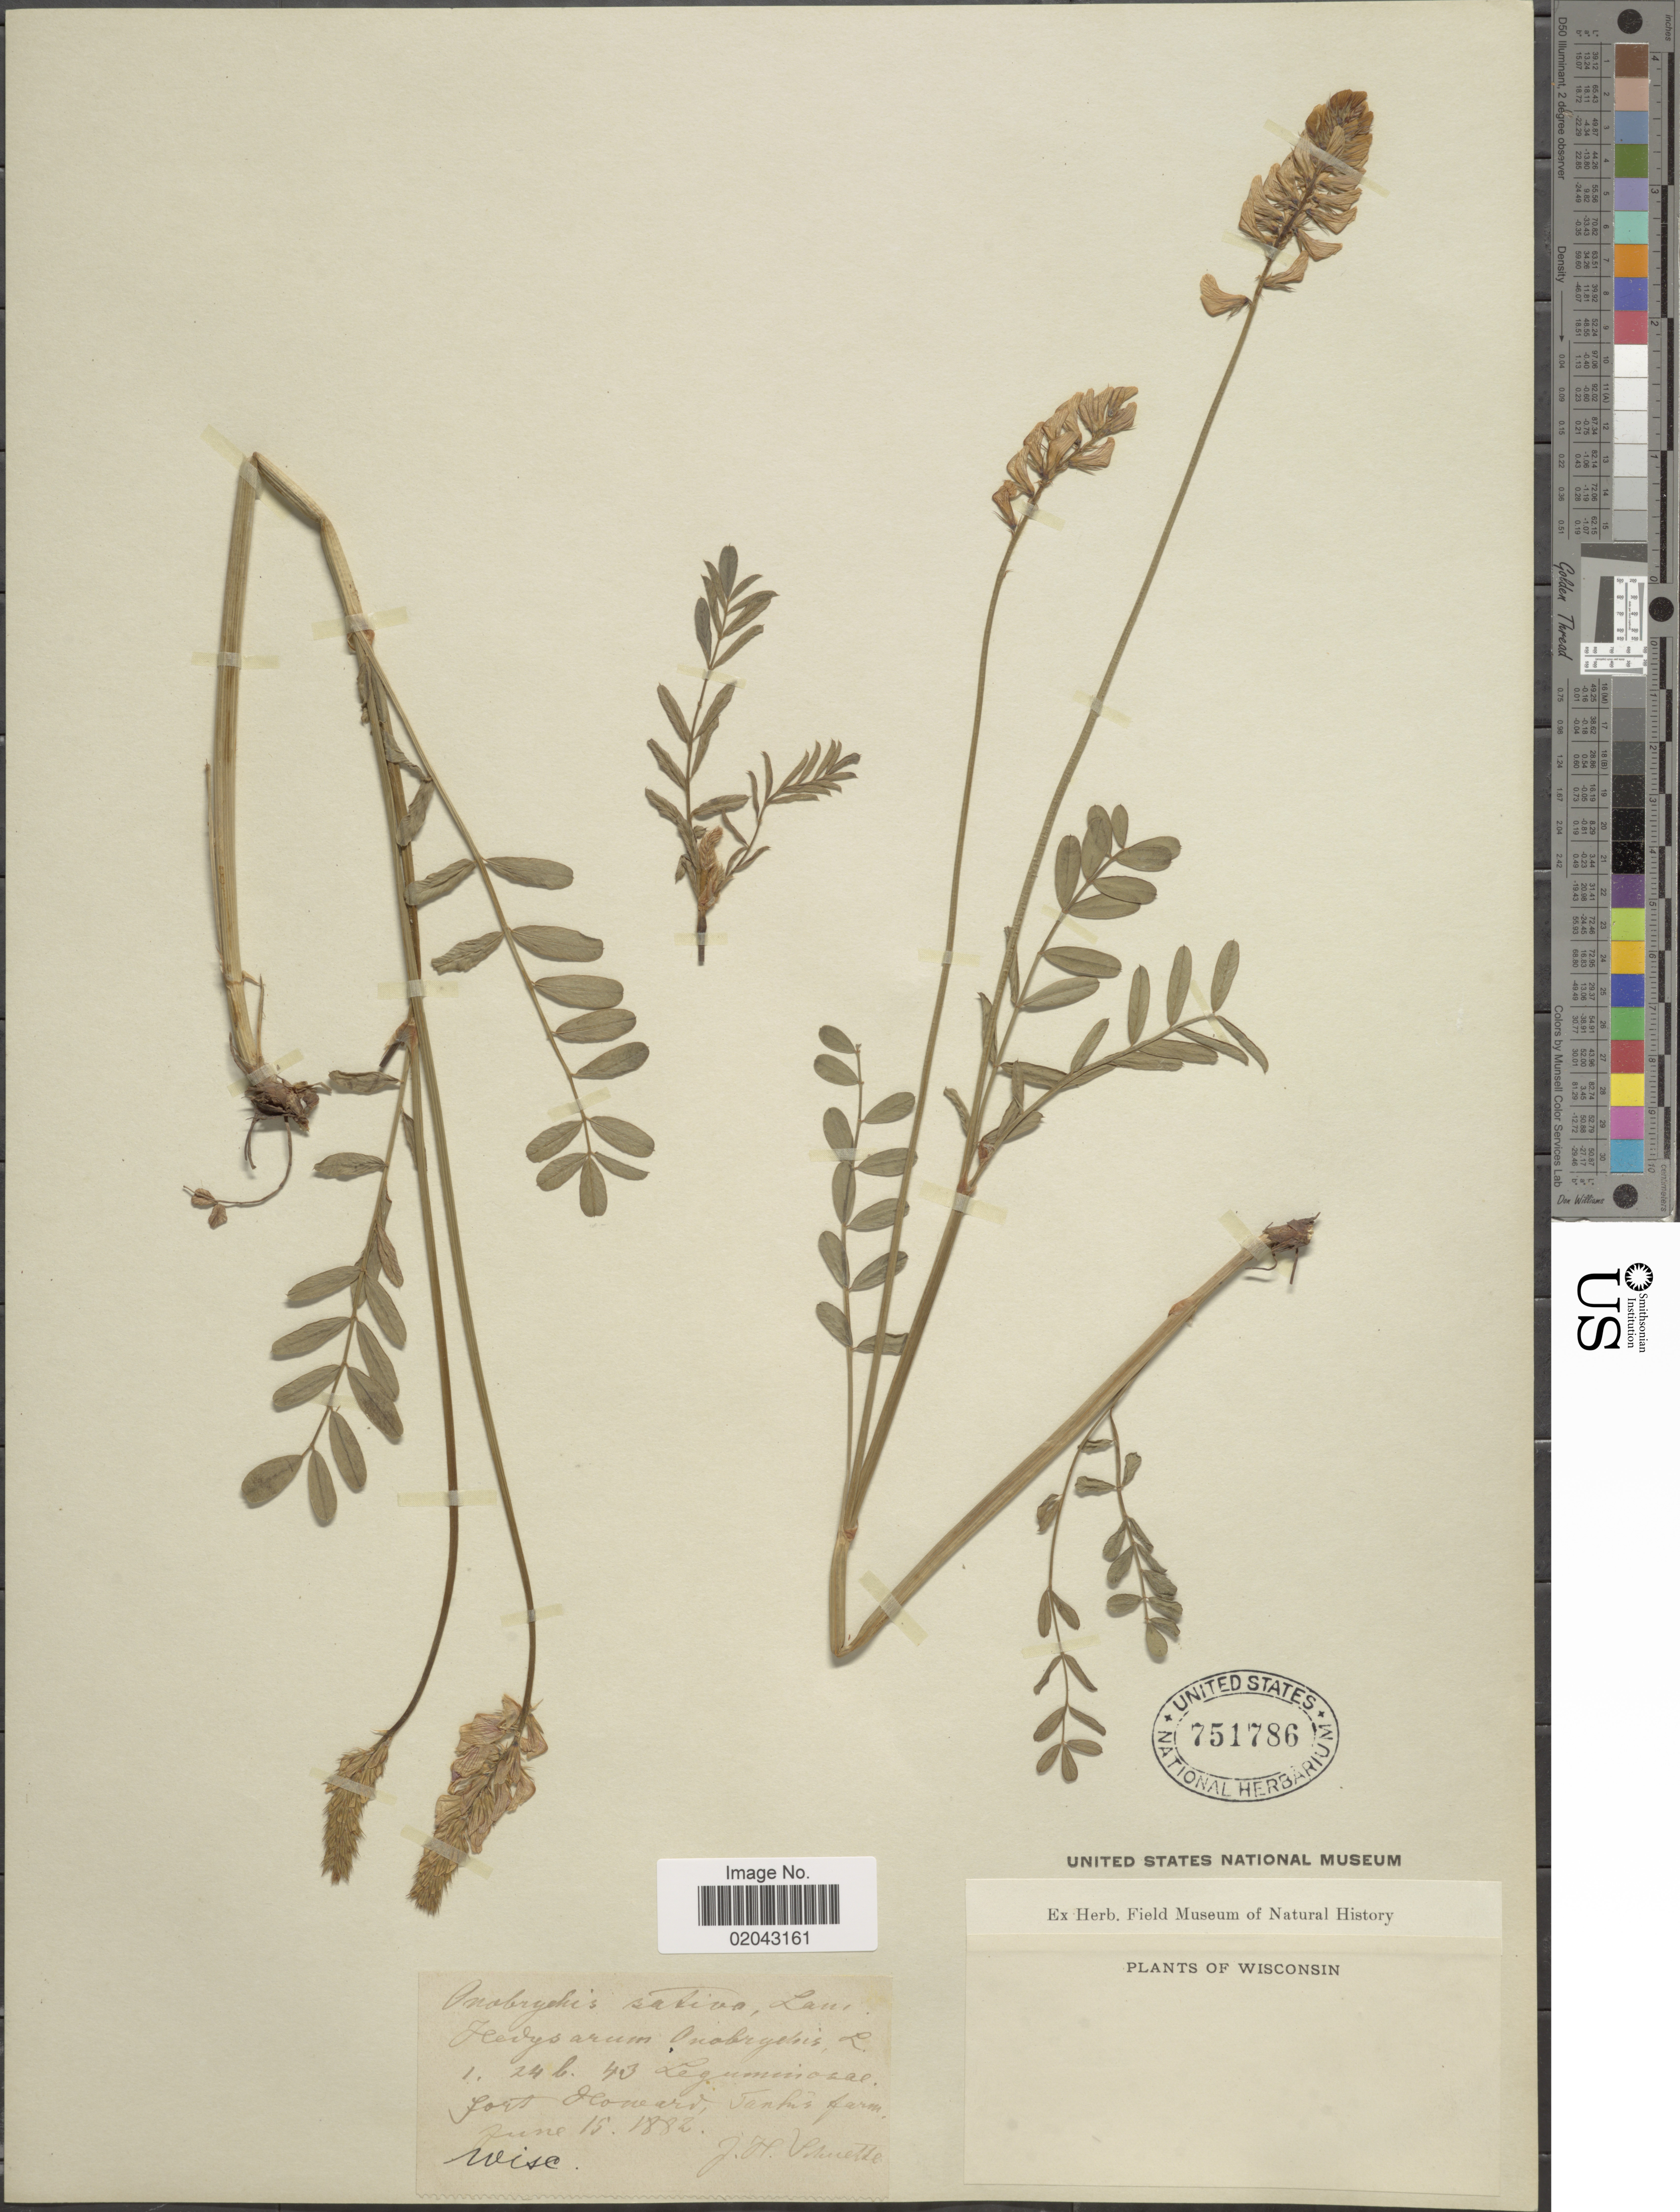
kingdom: Plantae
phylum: Tracheophyta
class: Magnoliopsida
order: Fabales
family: Fabaceae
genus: Onobrychis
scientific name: Onobrychis sativa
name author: Lam.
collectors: J. H. Schuette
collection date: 1882-06-15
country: United States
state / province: Wisconsin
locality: Fort Howard, Tank's farm, Wisc.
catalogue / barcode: US 751786